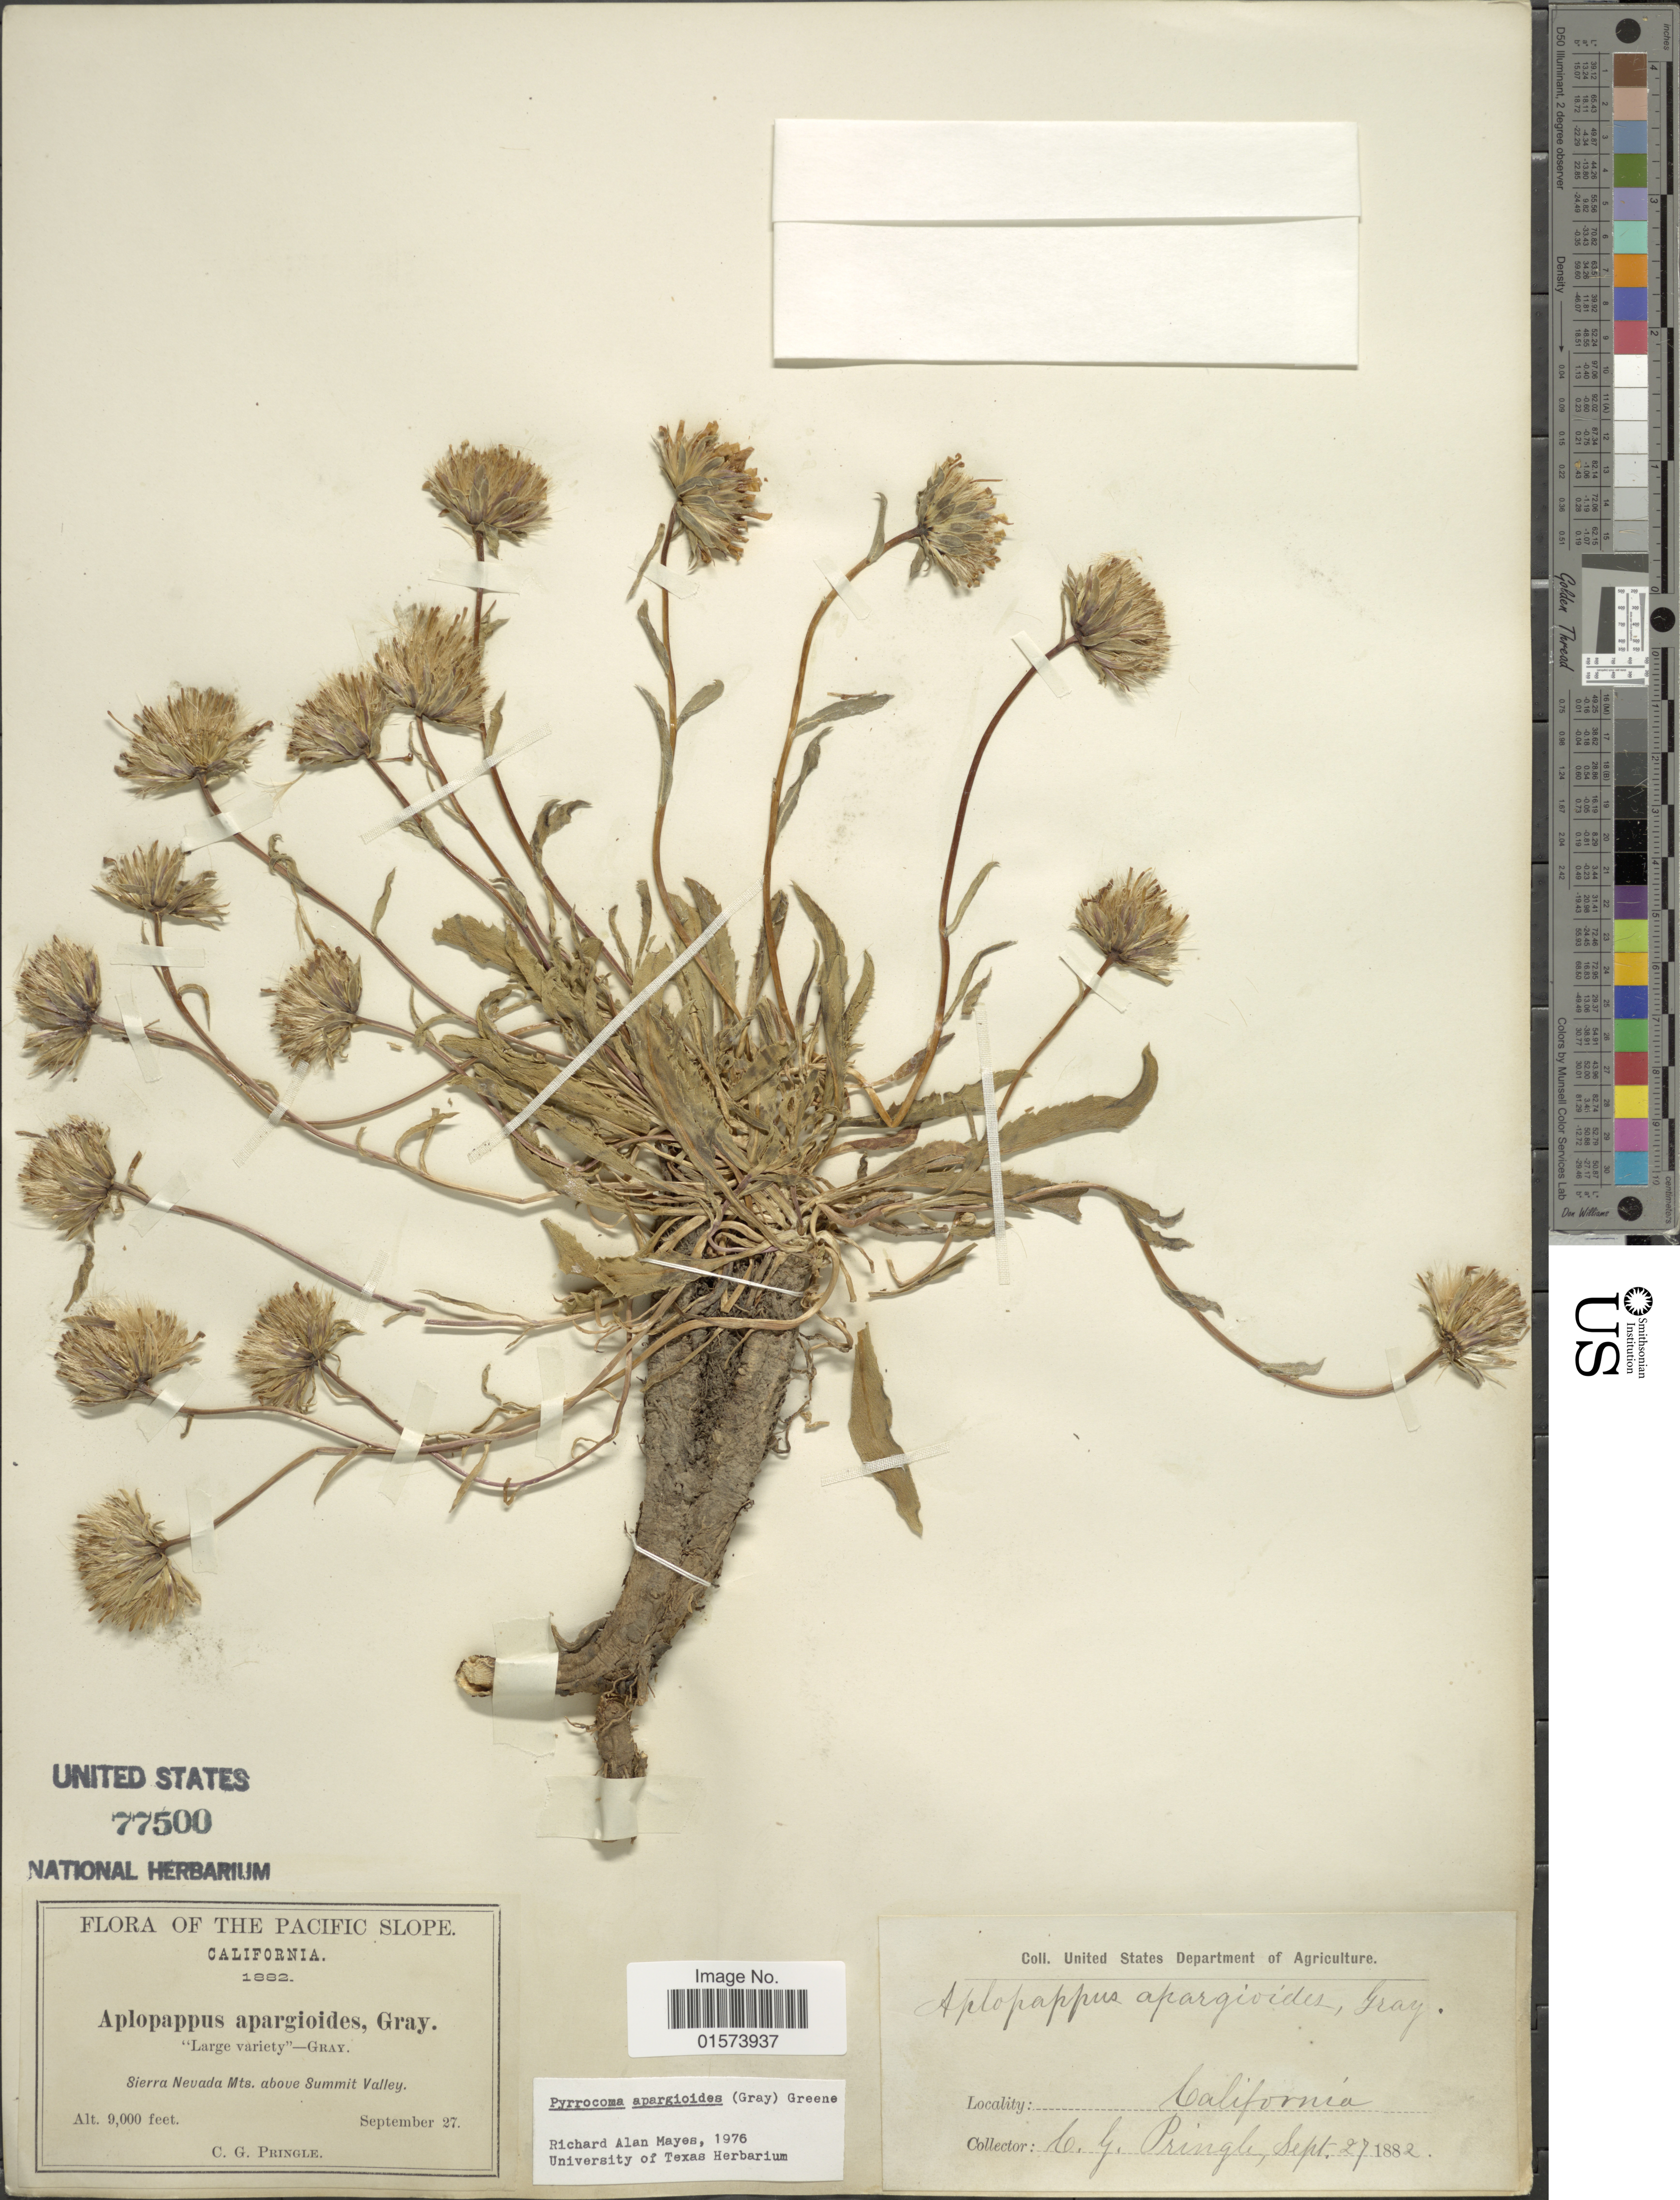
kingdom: Plantae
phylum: Tracheophyta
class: Magnoliopsida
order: Asterales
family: Asteraceae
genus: Pyrrocoma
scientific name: Pyrrocoma apargioides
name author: (A. Gray) Greene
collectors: C. G. Pringle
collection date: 1882-09-27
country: United States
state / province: California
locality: Pacific Slope, Sierra Nevada Mts., above Summit Valley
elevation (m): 2743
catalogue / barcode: US 77500